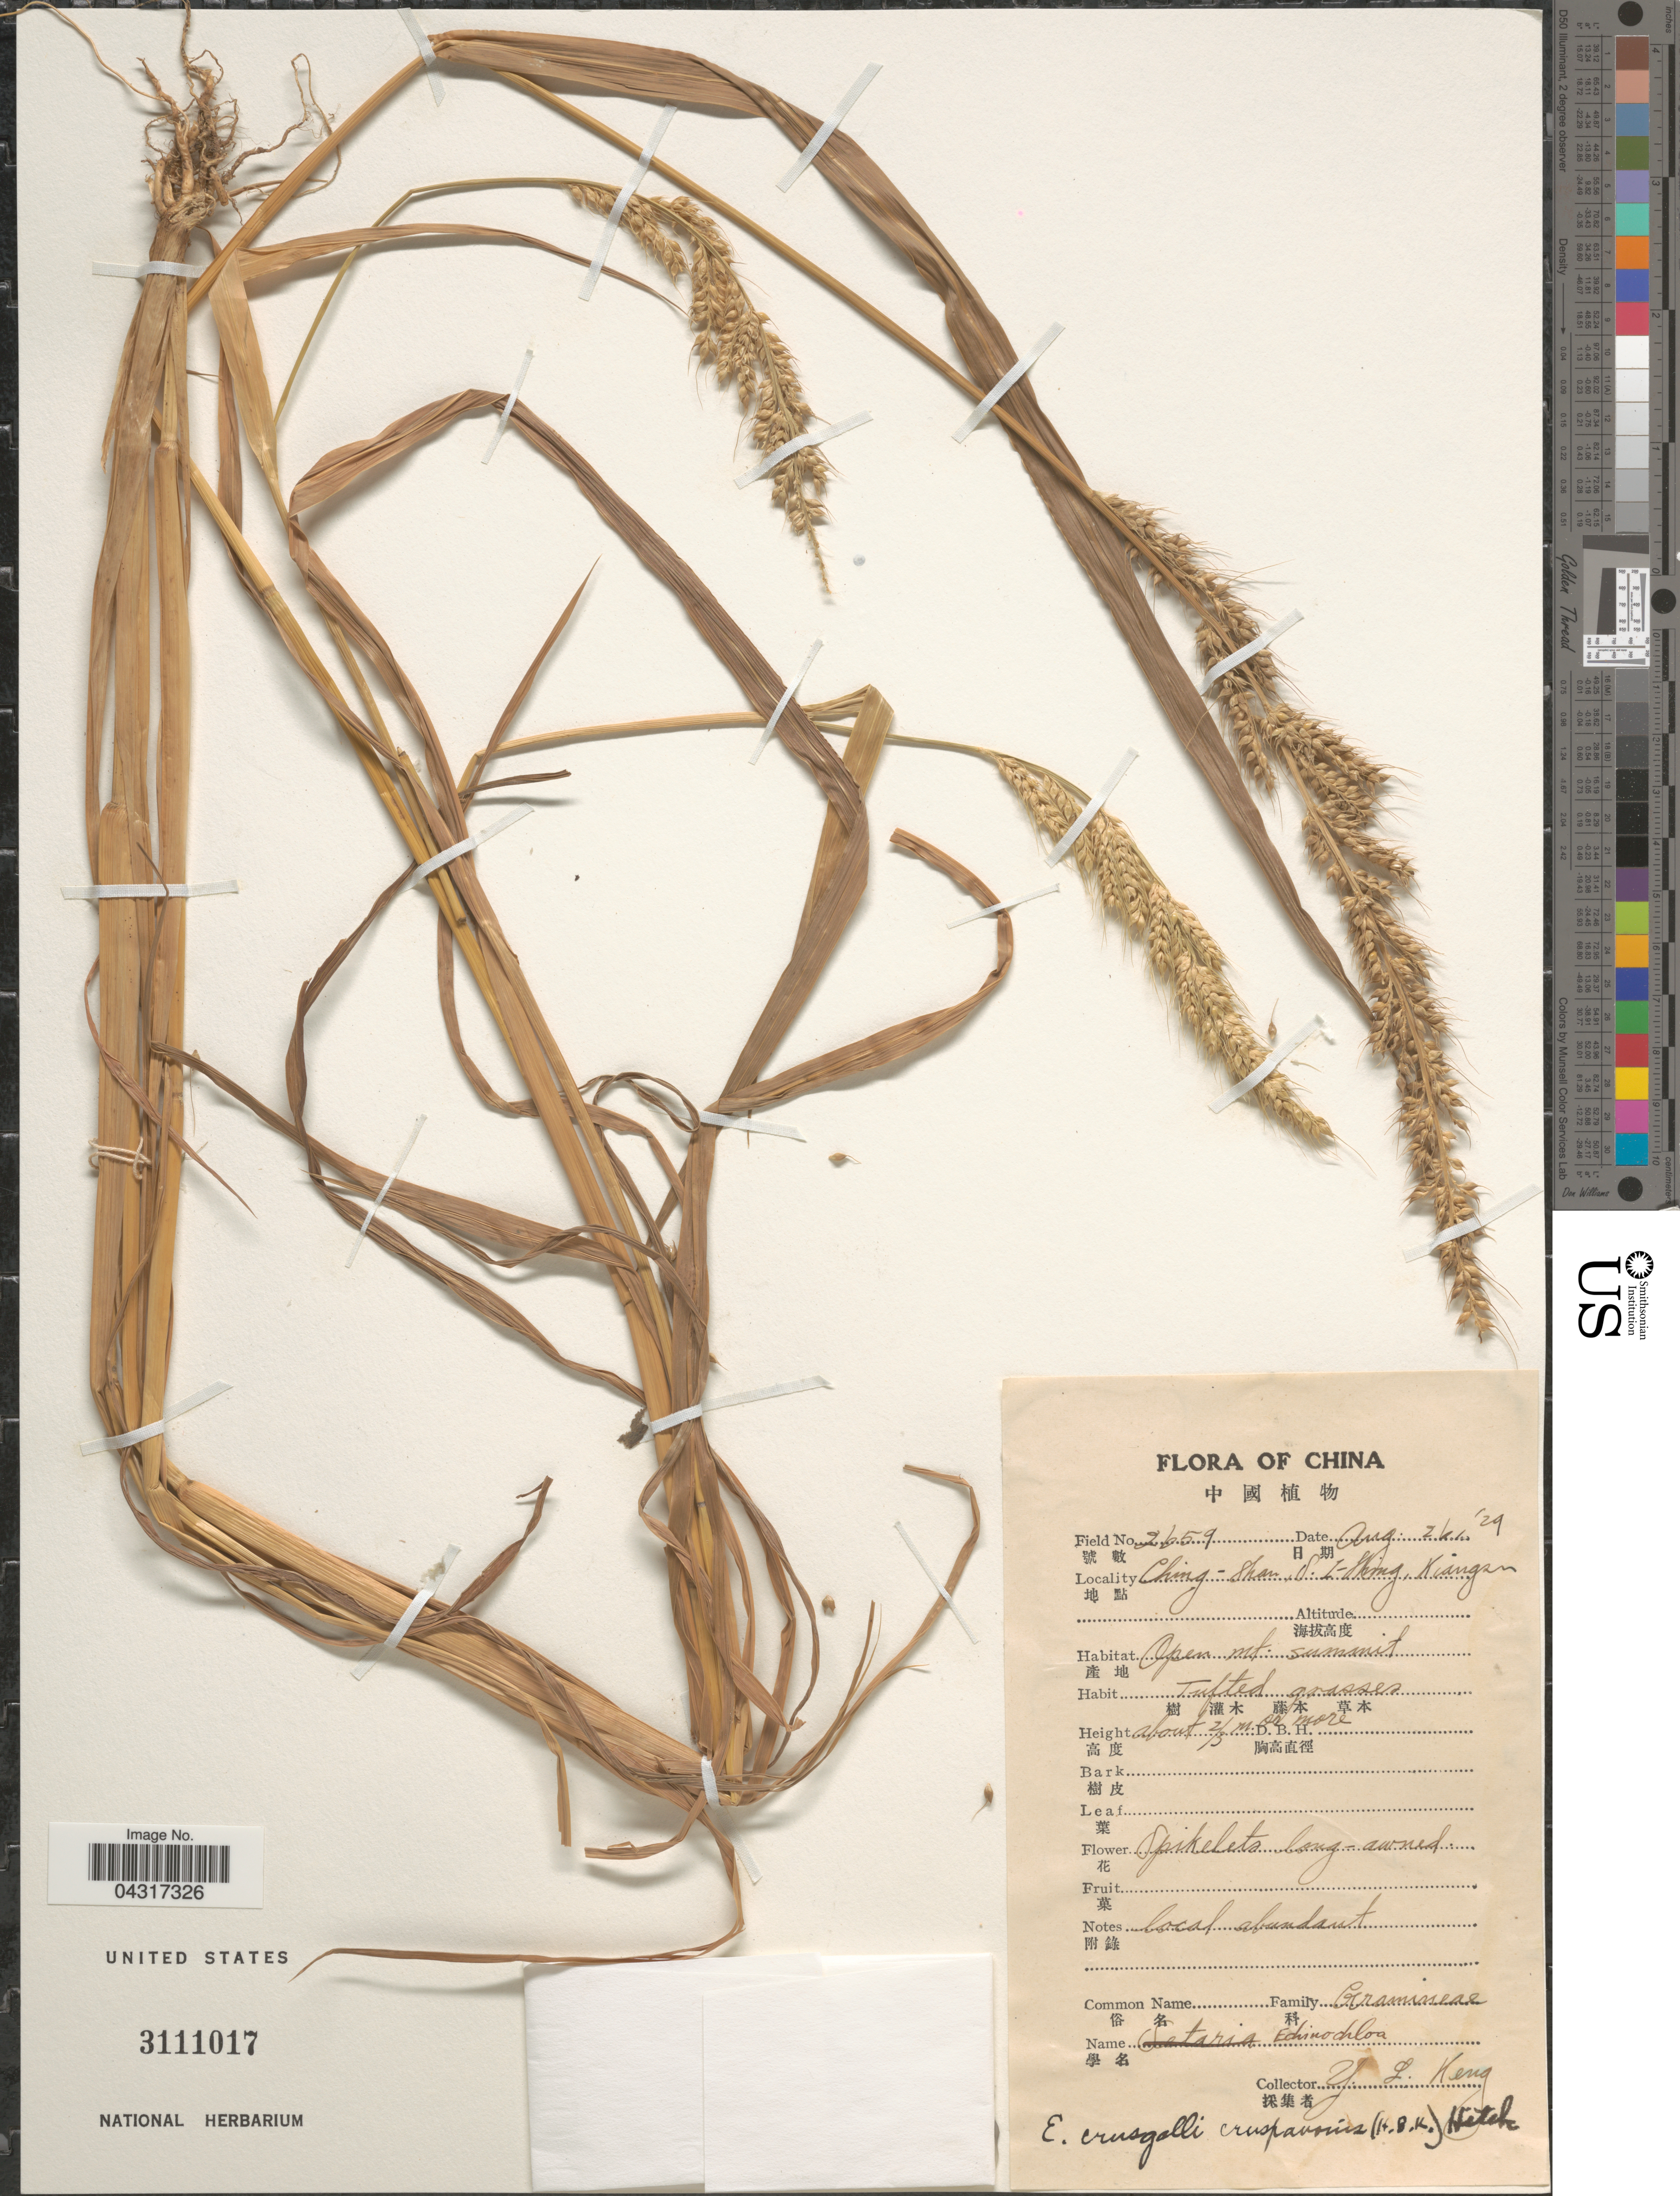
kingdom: Plantae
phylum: Tracheophyta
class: Liliopsida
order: Poales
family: Poaceae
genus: Echinochloa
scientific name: Echinochloa crus-galli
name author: (L.) P. Beauv.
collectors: Y. L. Keng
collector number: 2659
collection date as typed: Transcribed d/m/y: 26/8/29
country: China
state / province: Jiangsu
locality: Ching-Shan, S. I-Shing, Kiangsu. Open mt. summit.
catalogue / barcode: US 3111017